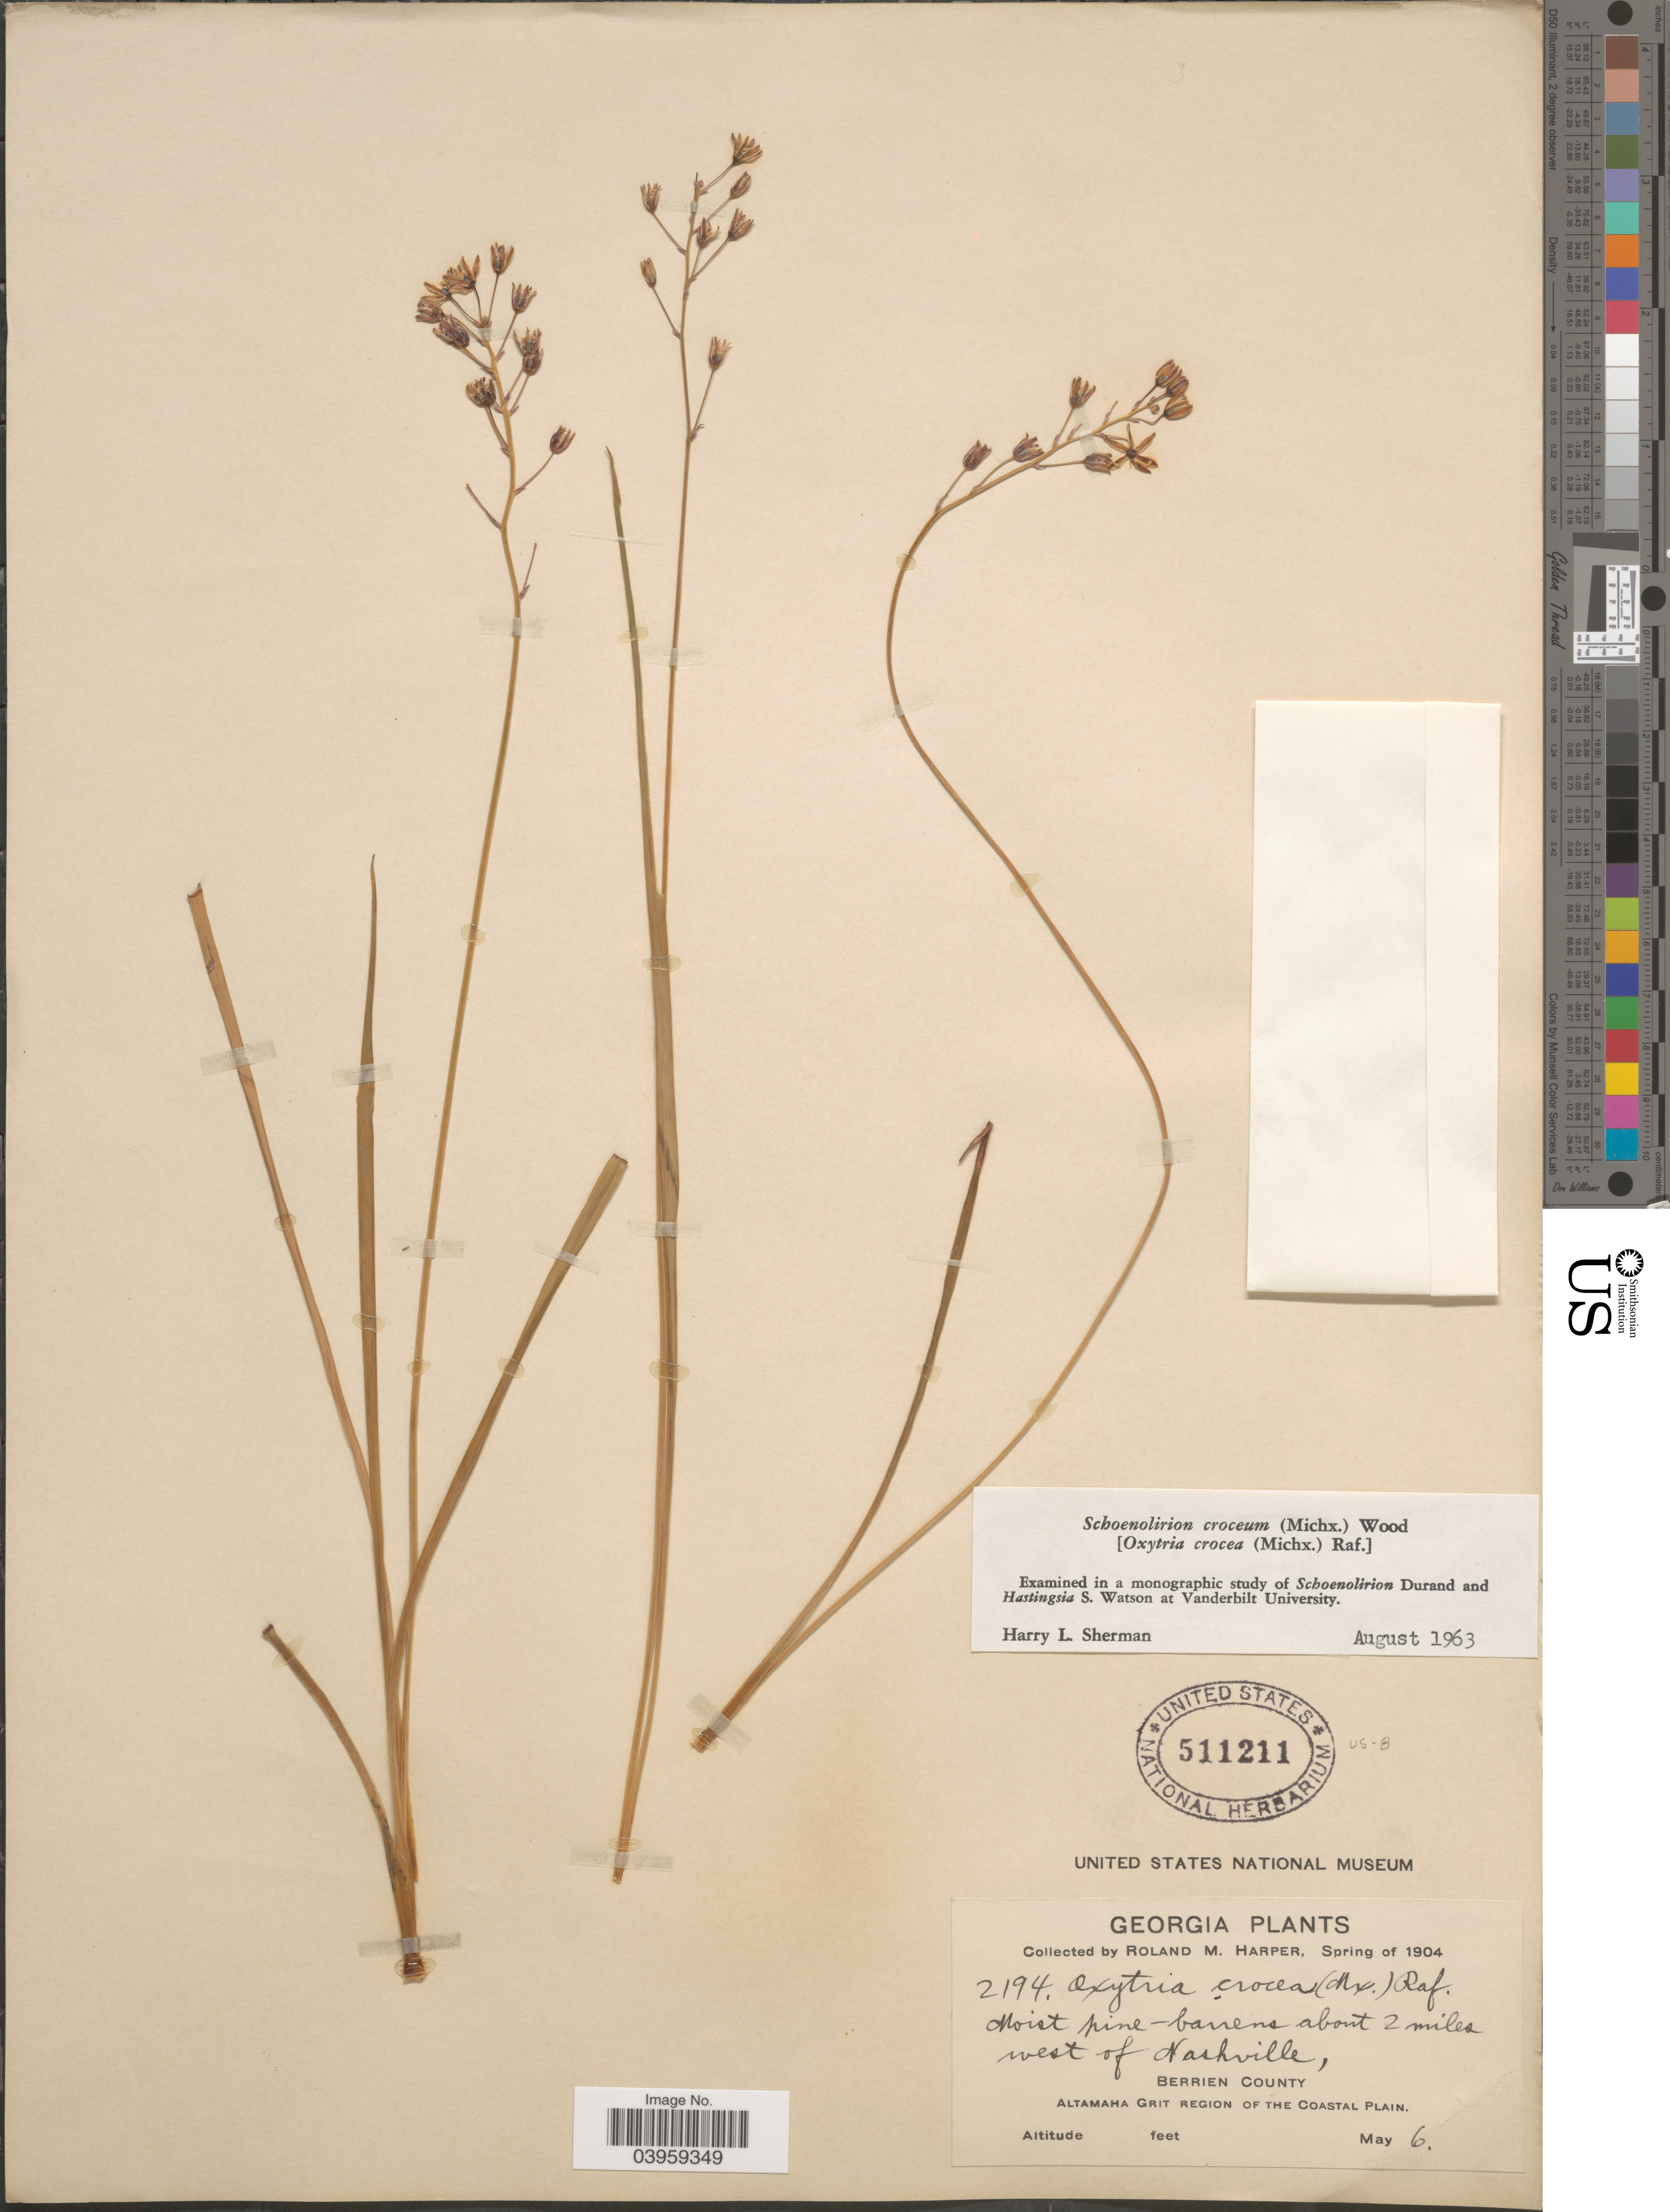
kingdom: Plantae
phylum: Tracheophyta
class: Liliopsida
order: Asparagales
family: Asparagaceae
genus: Schoenolirion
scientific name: Schoenolirion croceum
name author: (Michx.) Alph. Wood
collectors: R. M. Harper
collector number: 2194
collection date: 1904-05-06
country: United States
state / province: Georgia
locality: About 2 miles west of Nashville, Berrien County. Altamaha Grit Region of the Coastal Plain.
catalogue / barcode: US 511211